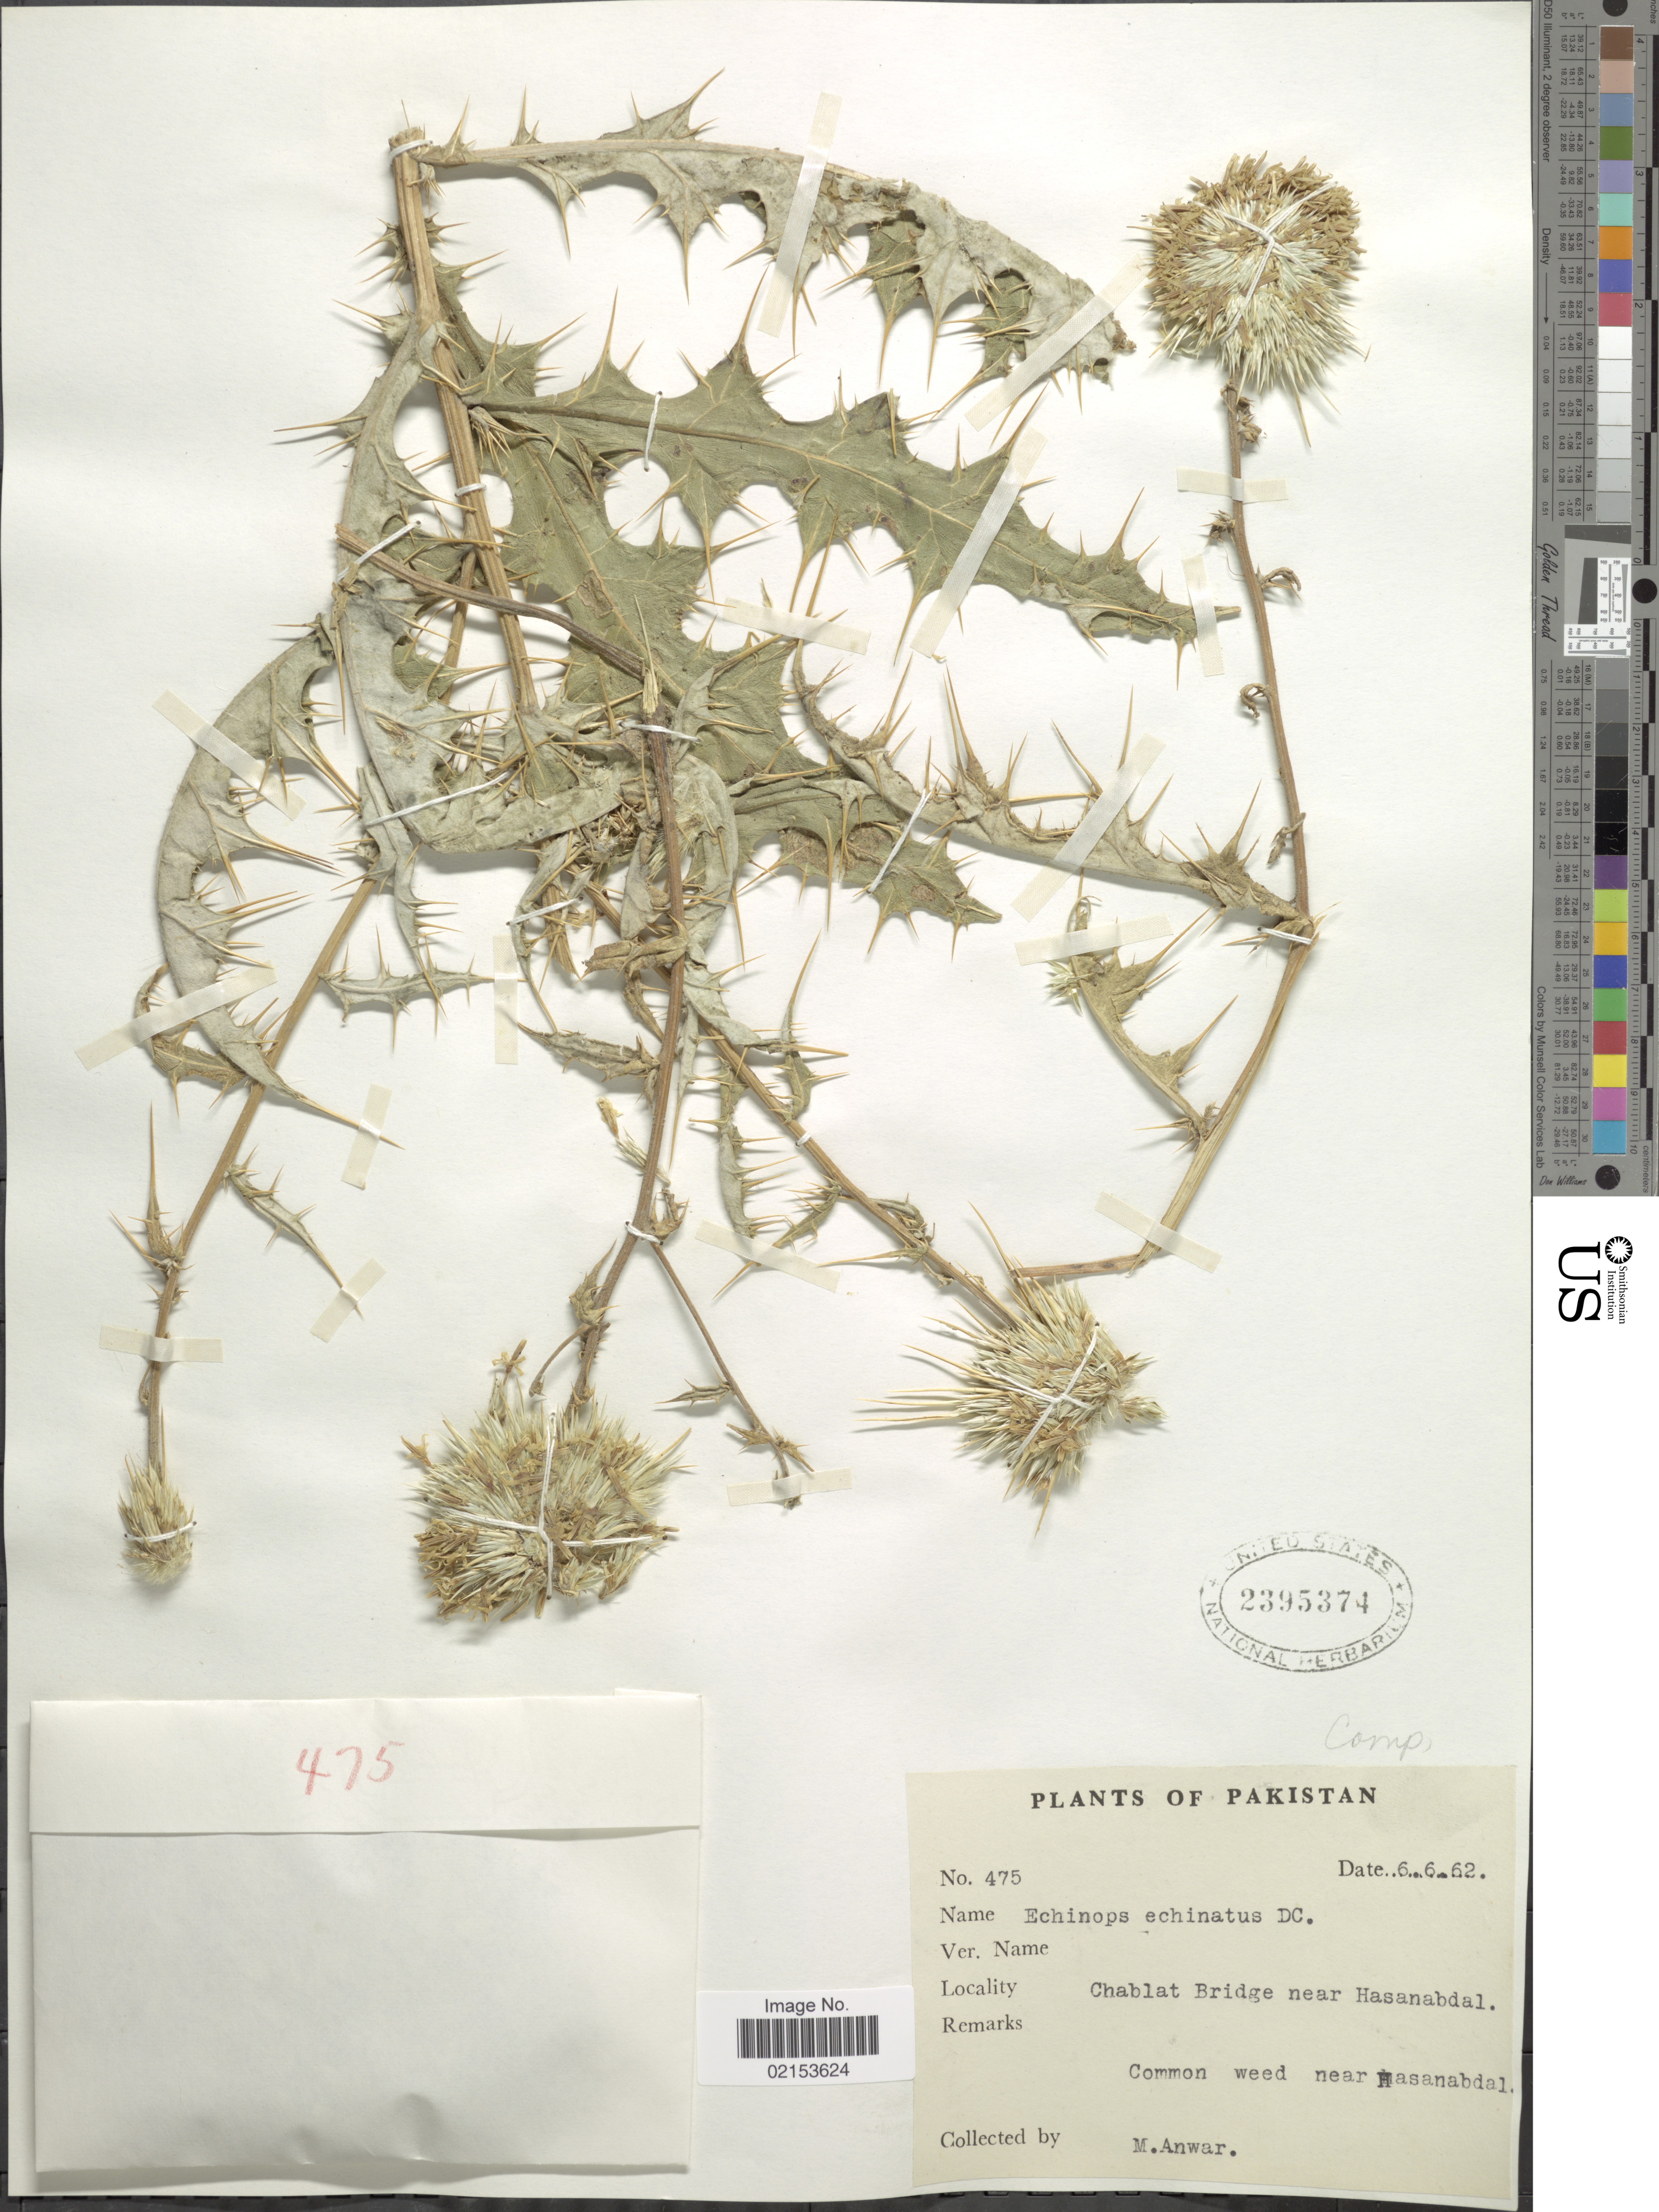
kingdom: Plantae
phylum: Tracheophyta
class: Magnoliopsida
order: Asterales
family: Asteraceae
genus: Echinops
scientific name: Echinops echinatus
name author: Roxb.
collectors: M. Anwar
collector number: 475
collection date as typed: Transcribed d/m/y: 6/6/62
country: Pakistan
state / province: Punjab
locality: Chablat Bridge near Hasanabdal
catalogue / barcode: US 2395374